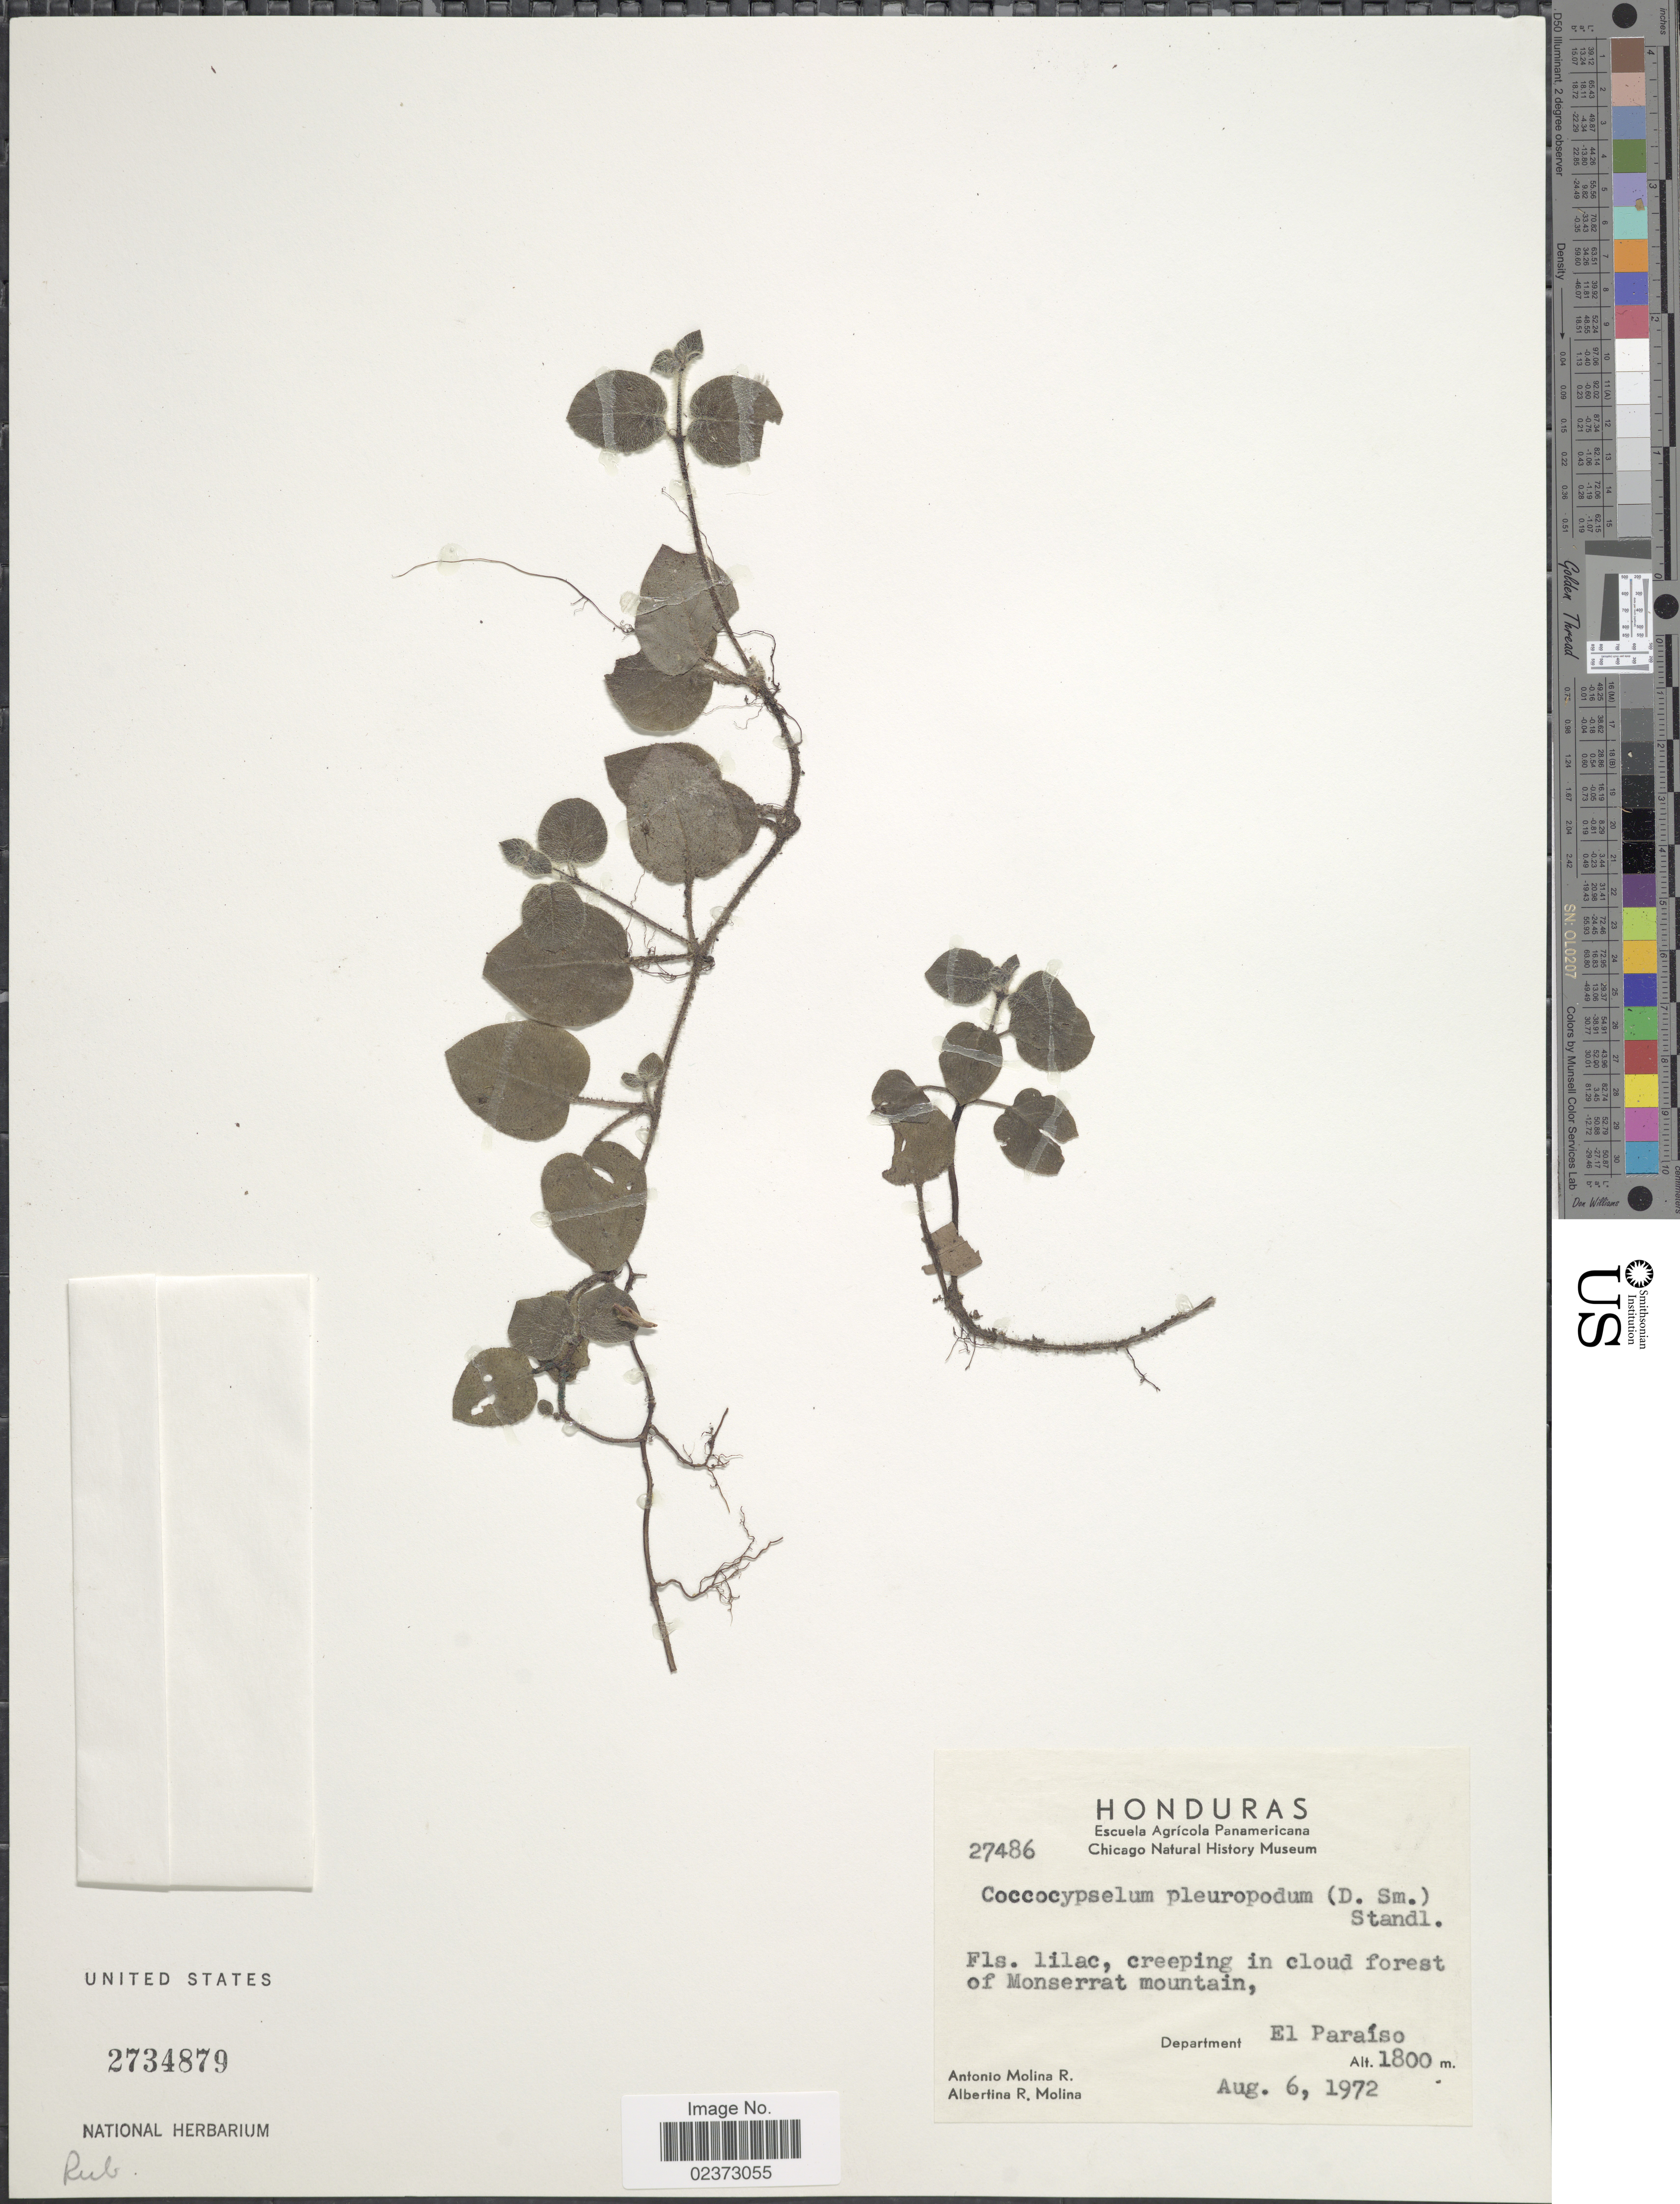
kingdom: Plantae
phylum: Tracheophyta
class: Magnoliopsida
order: Gentianales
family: Rubiaceae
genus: Coccocypselum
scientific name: Coccocypselum pleuropodum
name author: (Donn. Sm.) Standl.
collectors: A. Molina R. & A. R. Molina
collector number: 27486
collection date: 1972-08-06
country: Honduras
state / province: El Paraíso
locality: Creeping in cloud forest of Monserrat mountain, Department El Paraiso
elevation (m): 1800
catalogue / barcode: US 2734879